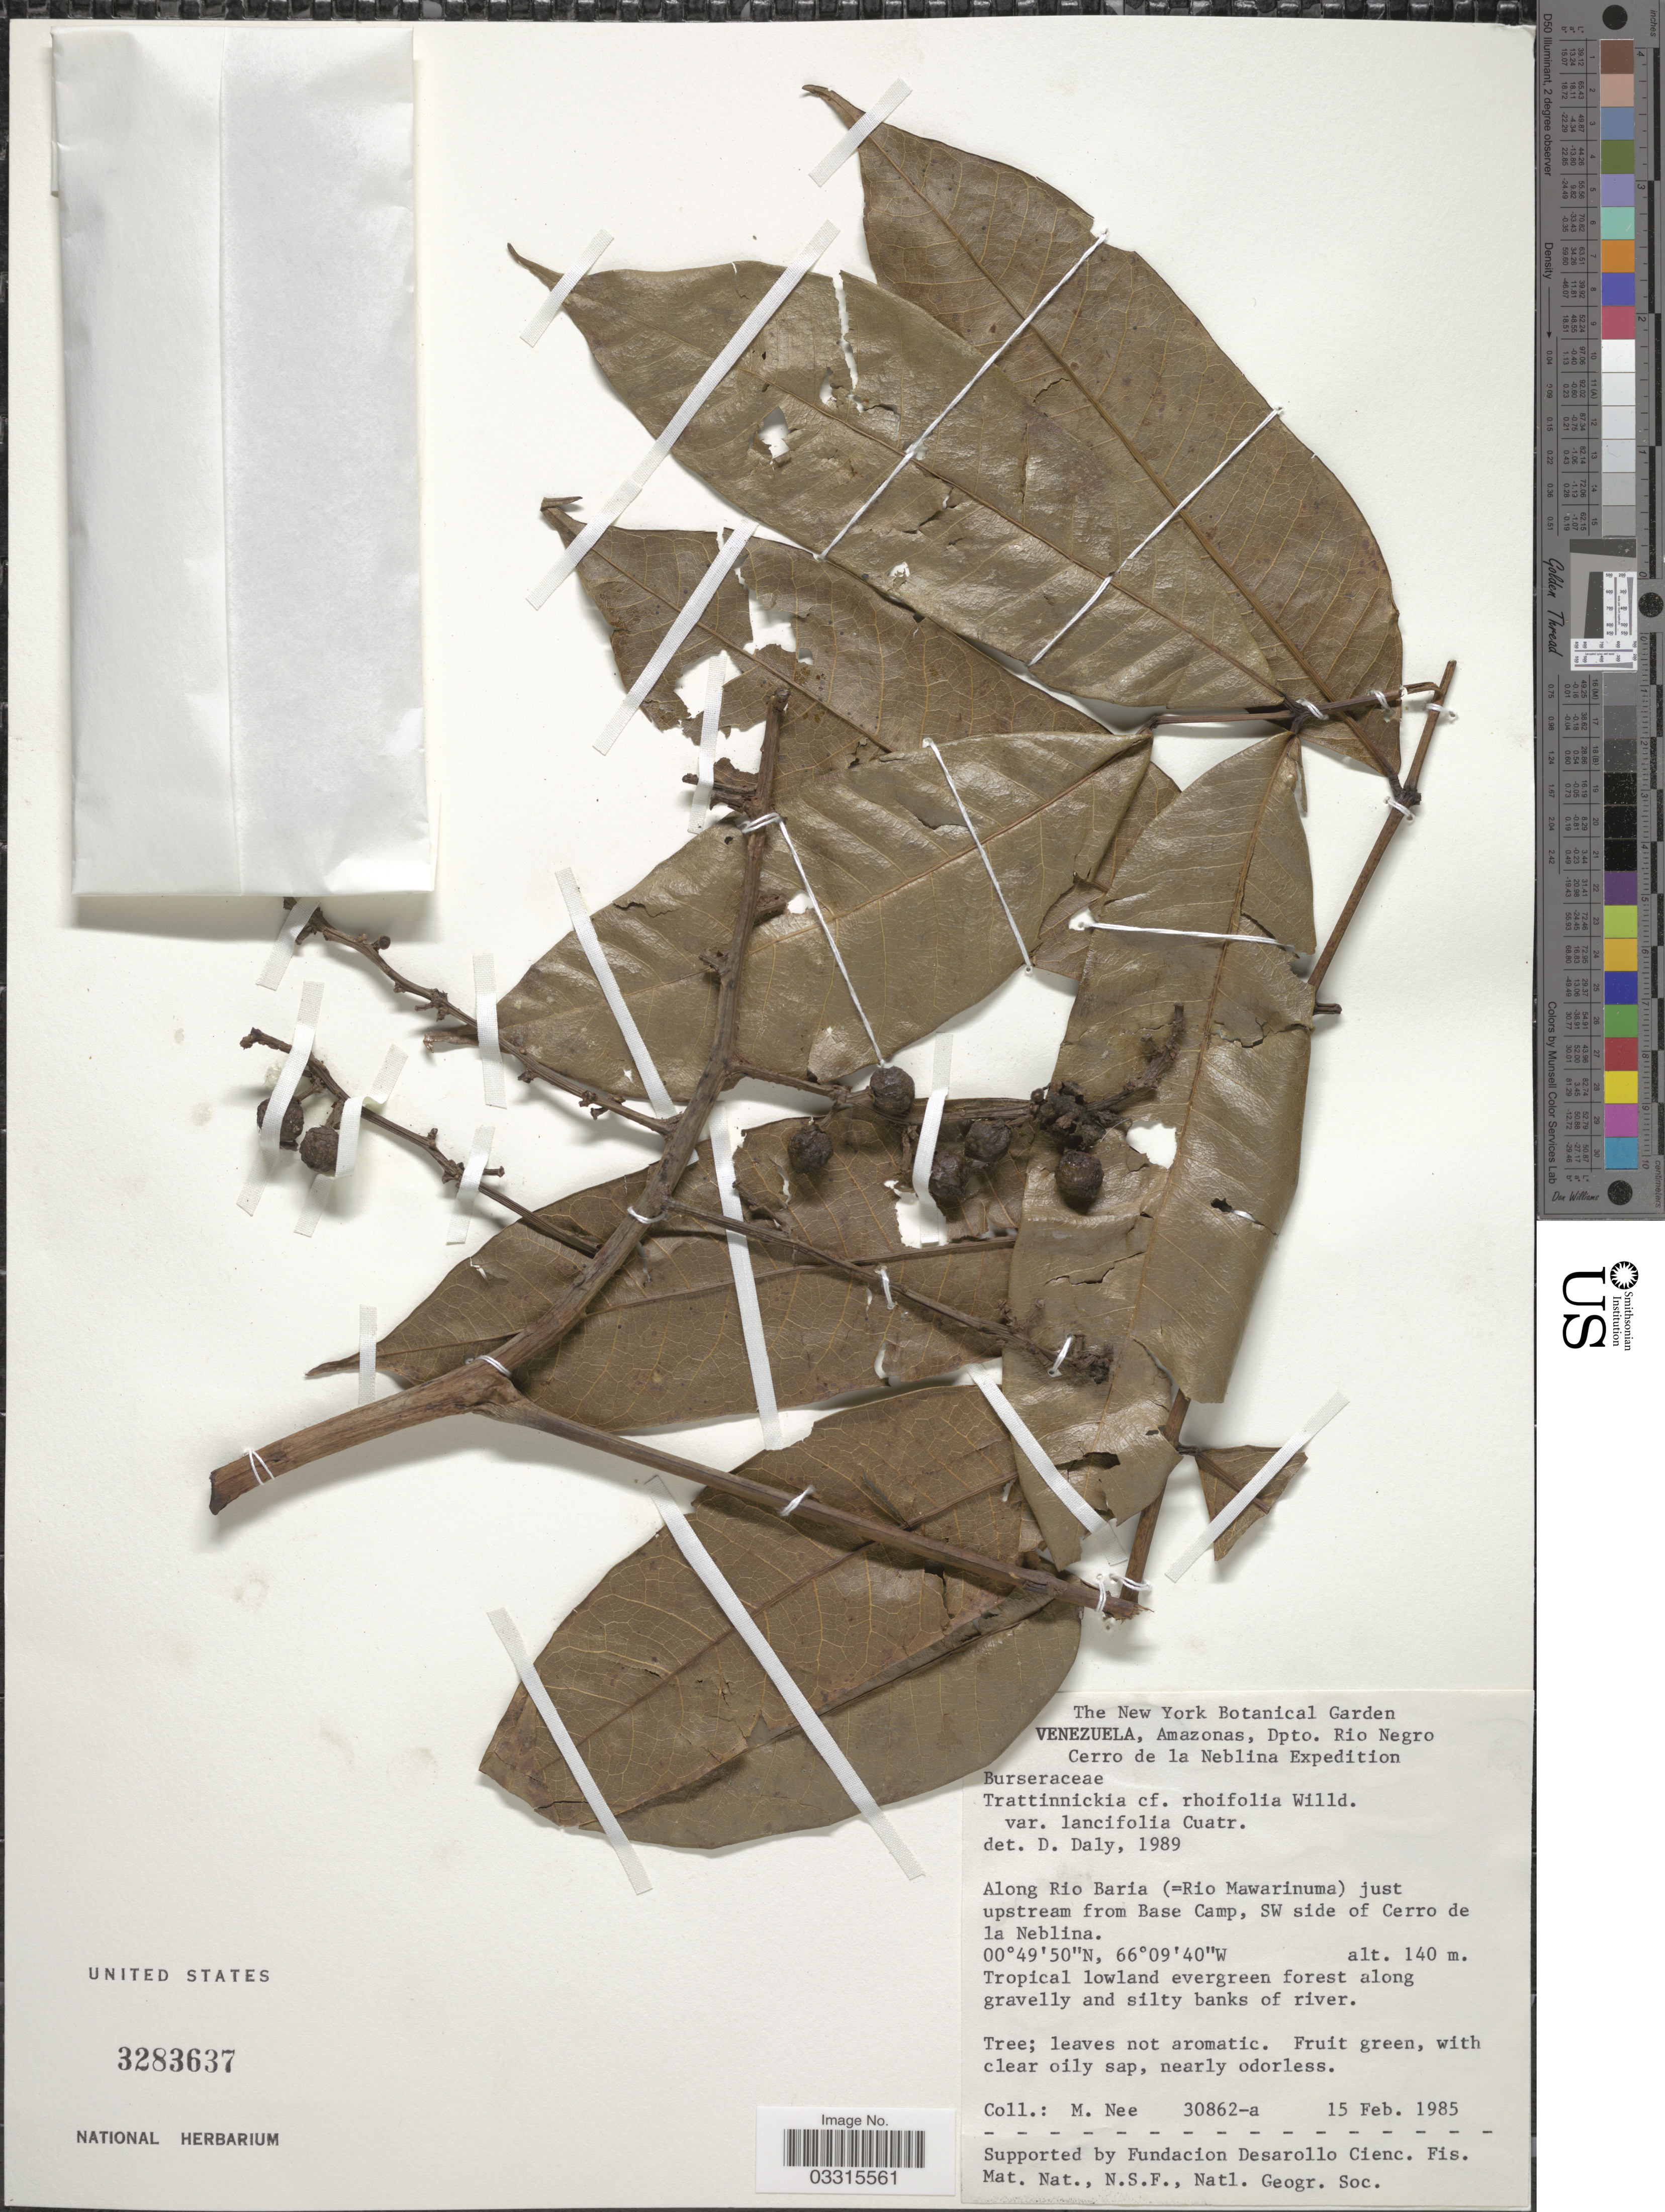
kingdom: Plantae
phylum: Tracheophyta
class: Magnoliopsida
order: Sapindales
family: Burseraceae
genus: Trattinnickia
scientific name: Trattinnickia rhoifolia var. lancifolia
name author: Cuatrec.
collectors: M. Nee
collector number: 30862-a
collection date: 1985-02-15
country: Venezuela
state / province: Amazonas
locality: Dpto. Rio Negro. Cerro de la Neblina. Along Rio Baria (=Rio Mawarinuma) just upstream from Base Camp, SW side of Cerro de la Neblina. Tropical lowland evergreen forest along gravelly and silty banks of river.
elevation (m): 140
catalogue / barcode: US 3283637